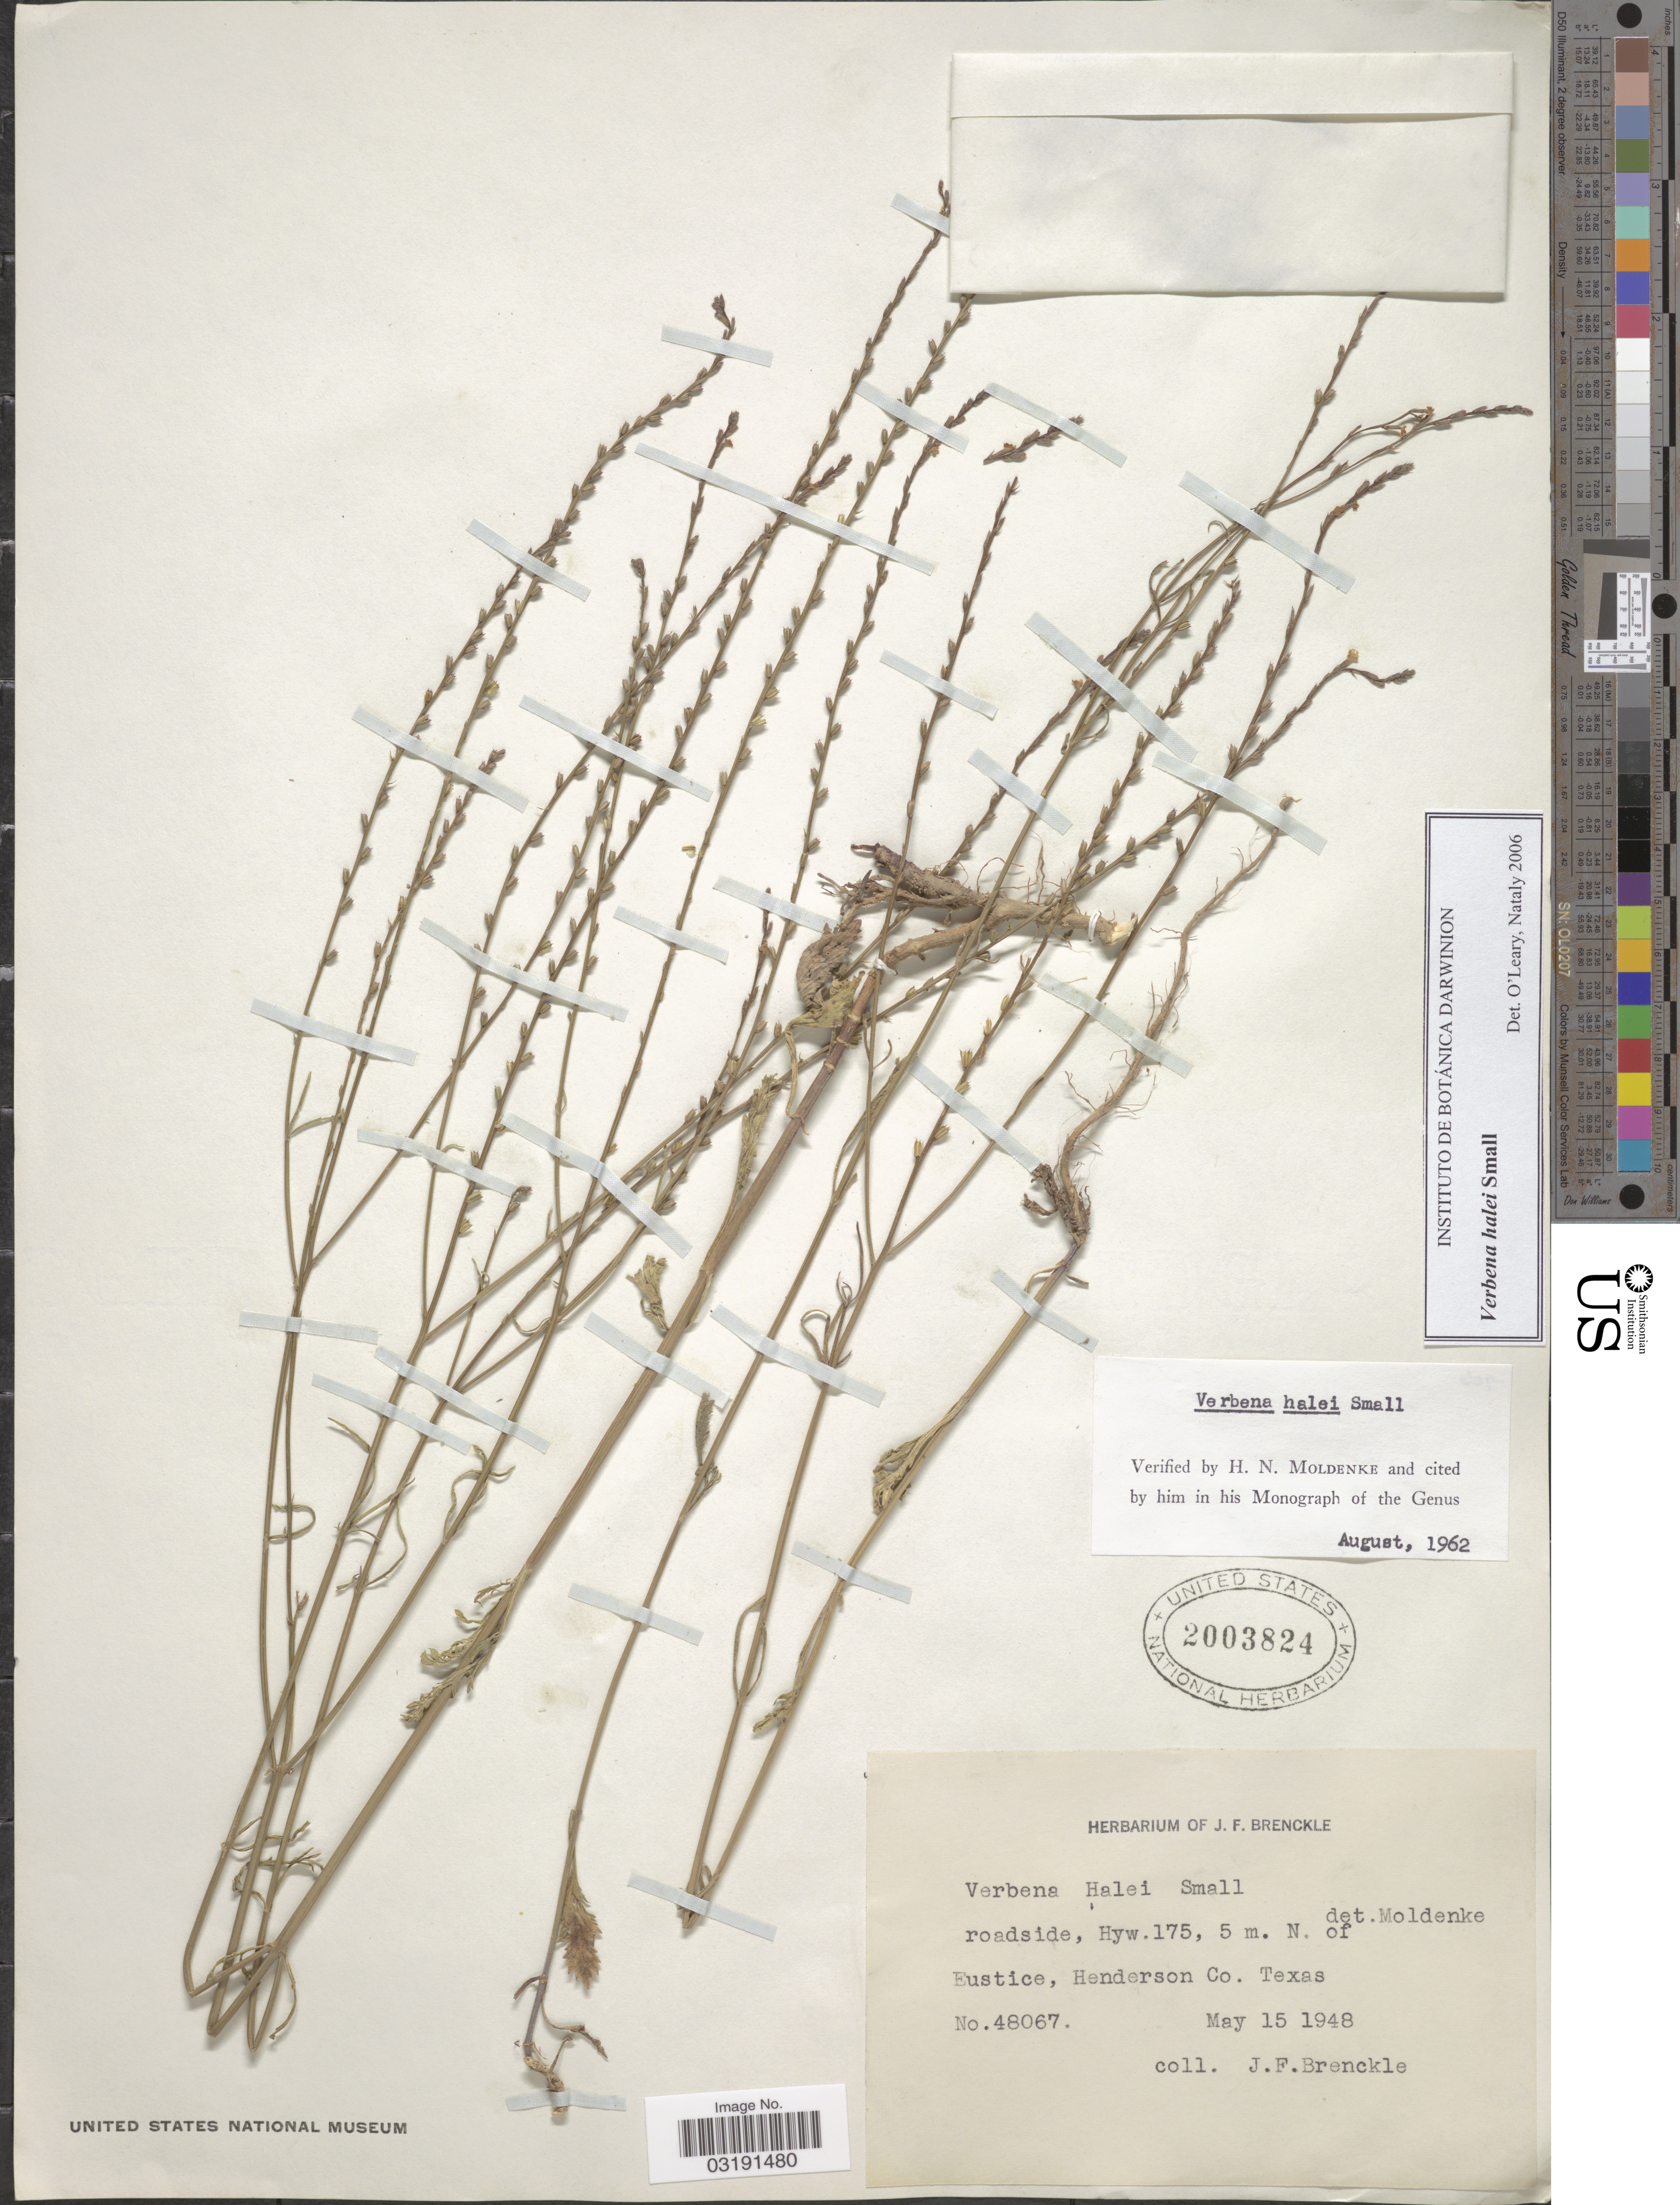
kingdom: Plantae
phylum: Tracheophyta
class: Magnoliopsida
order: Lamiales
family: Verbenaceae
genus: Verbena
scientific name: Verbena halei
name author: Small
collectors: J. Brenckle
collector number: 48067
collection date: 1948-05-15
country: United States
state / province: Texas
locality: Hyw. 175, 5 m. N. of Eustice, Henderson Co.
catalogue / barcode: US 2003824